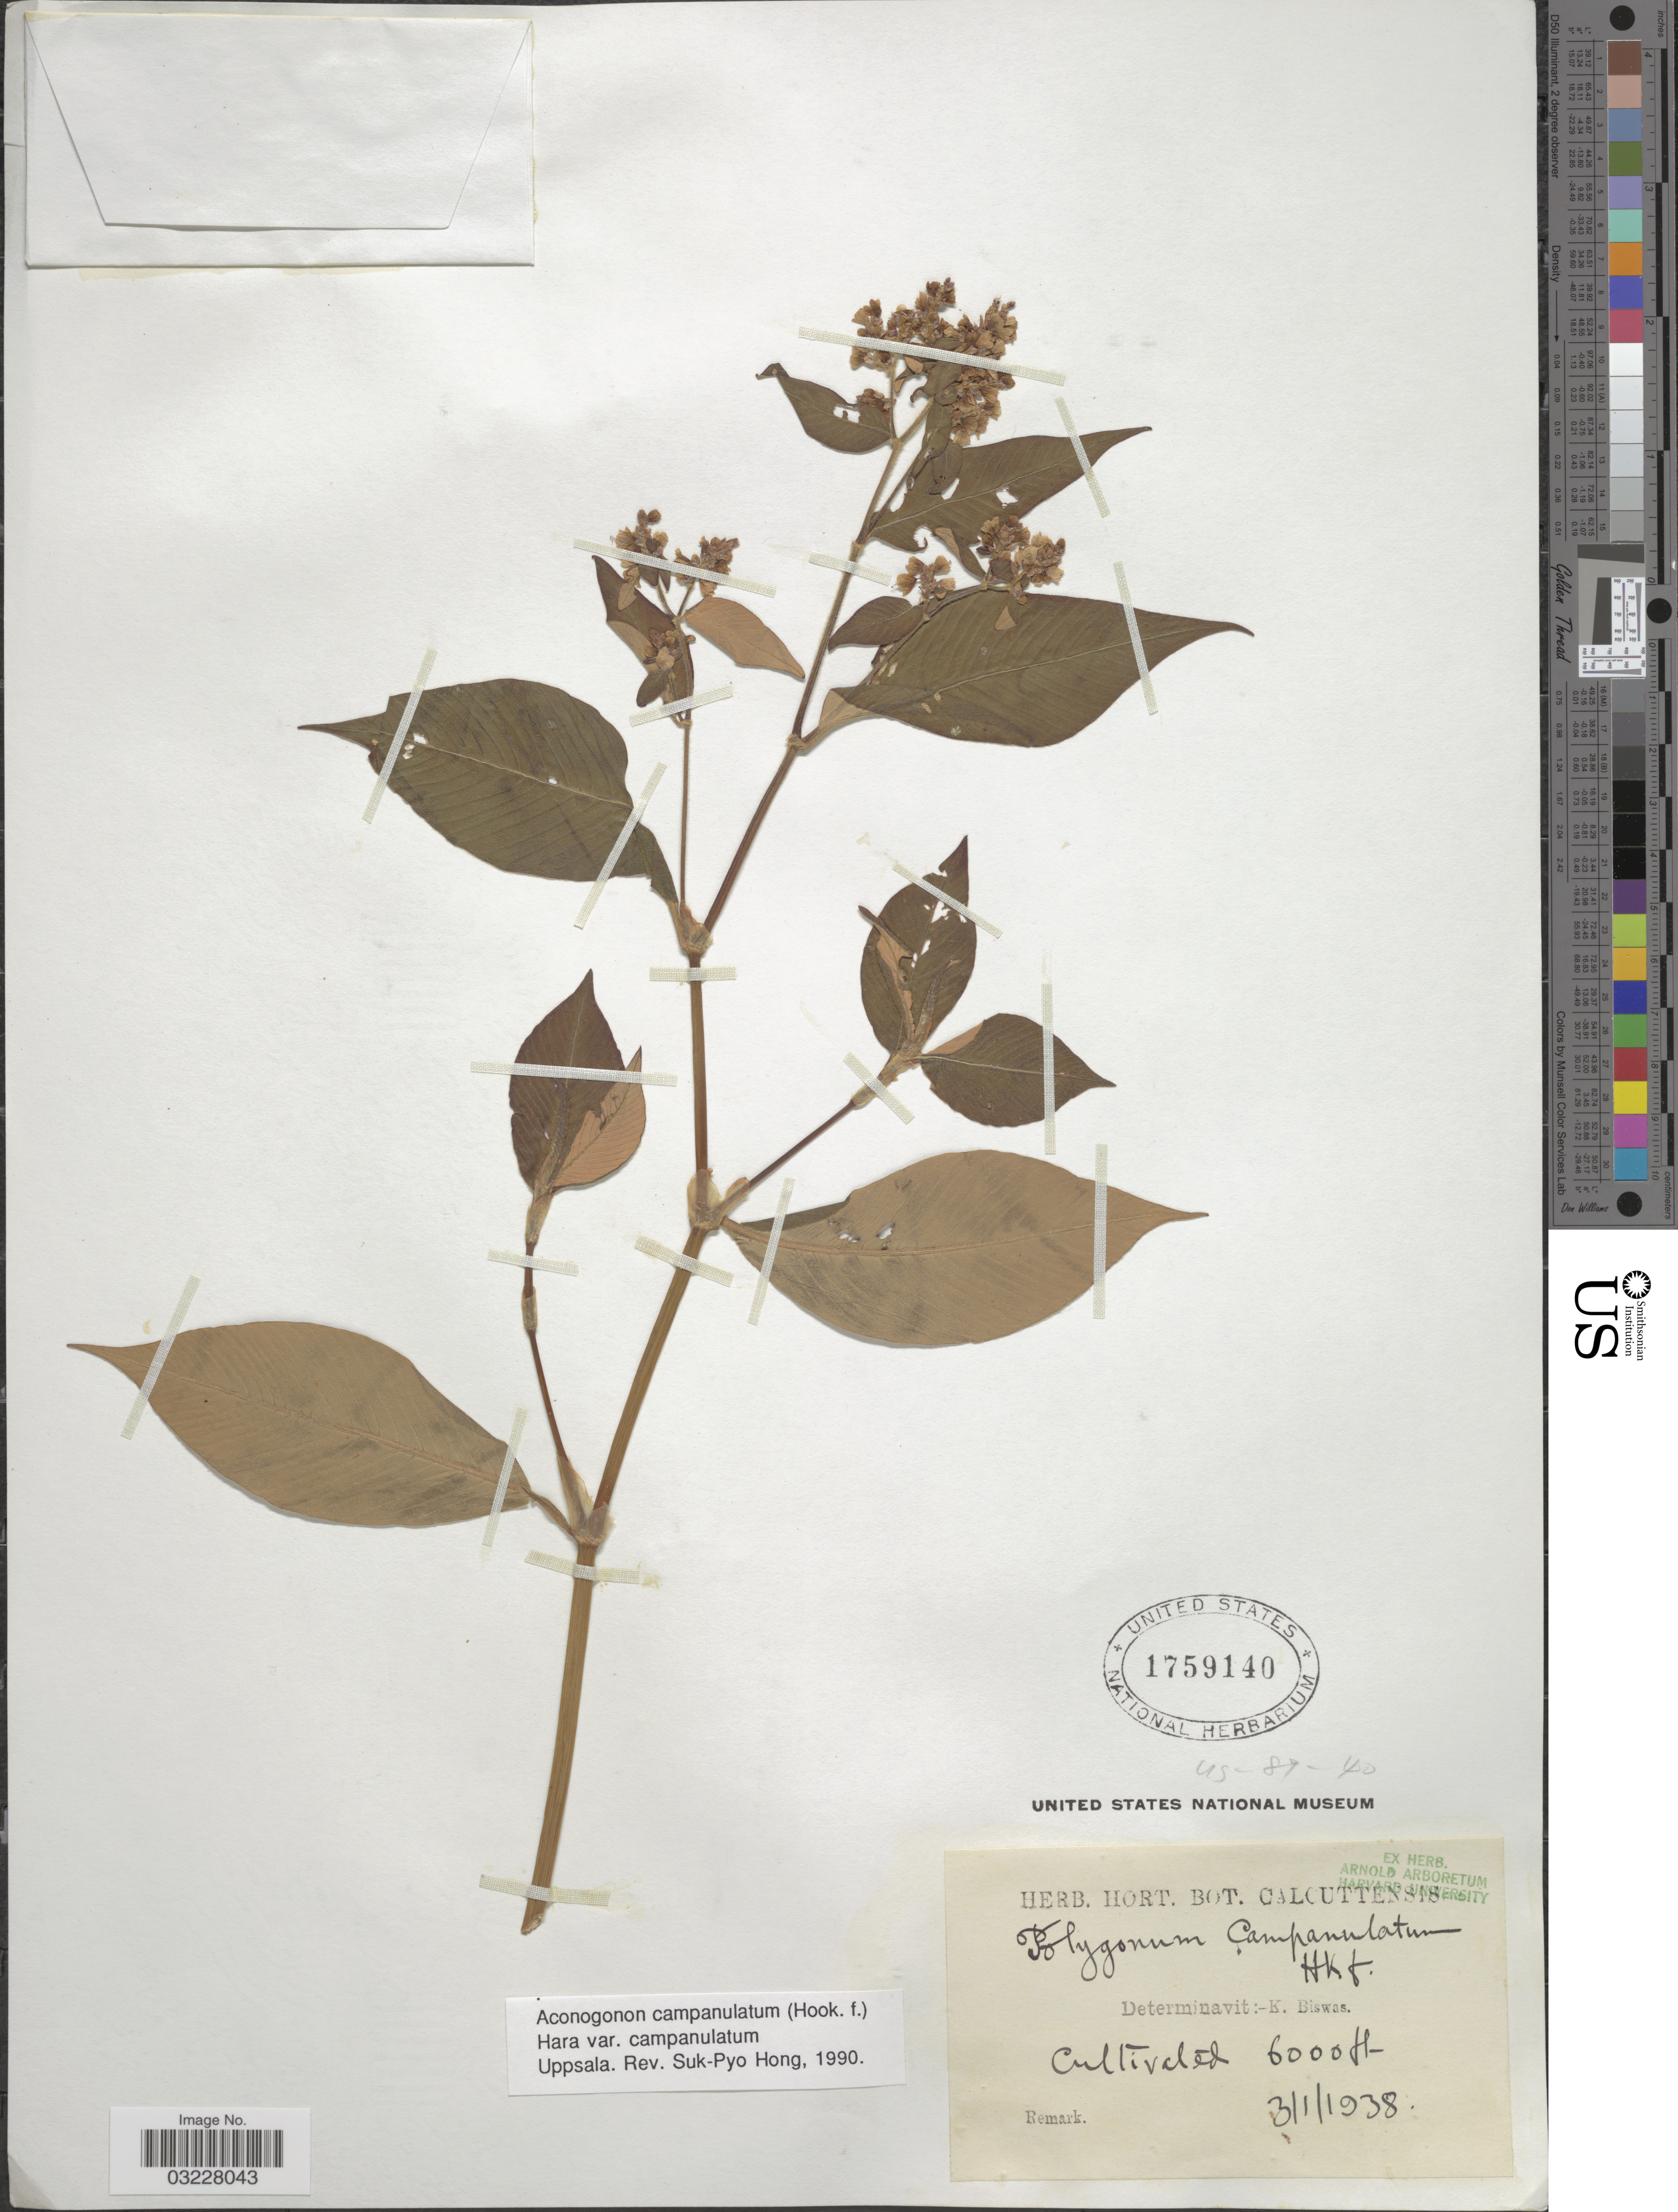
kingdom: Plantae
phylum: Tracheophyta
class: Magnoliopsida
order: Caryophyllales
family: Polygonaceae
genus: Koenigia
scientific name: Koenigia campanulata var. campanulata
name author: (Hook. f.) T.M. Schust. & Reveal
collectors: ex herb. horti Calcuttensis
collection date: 1938-01-03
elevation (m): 1829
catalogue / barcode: US 1759140